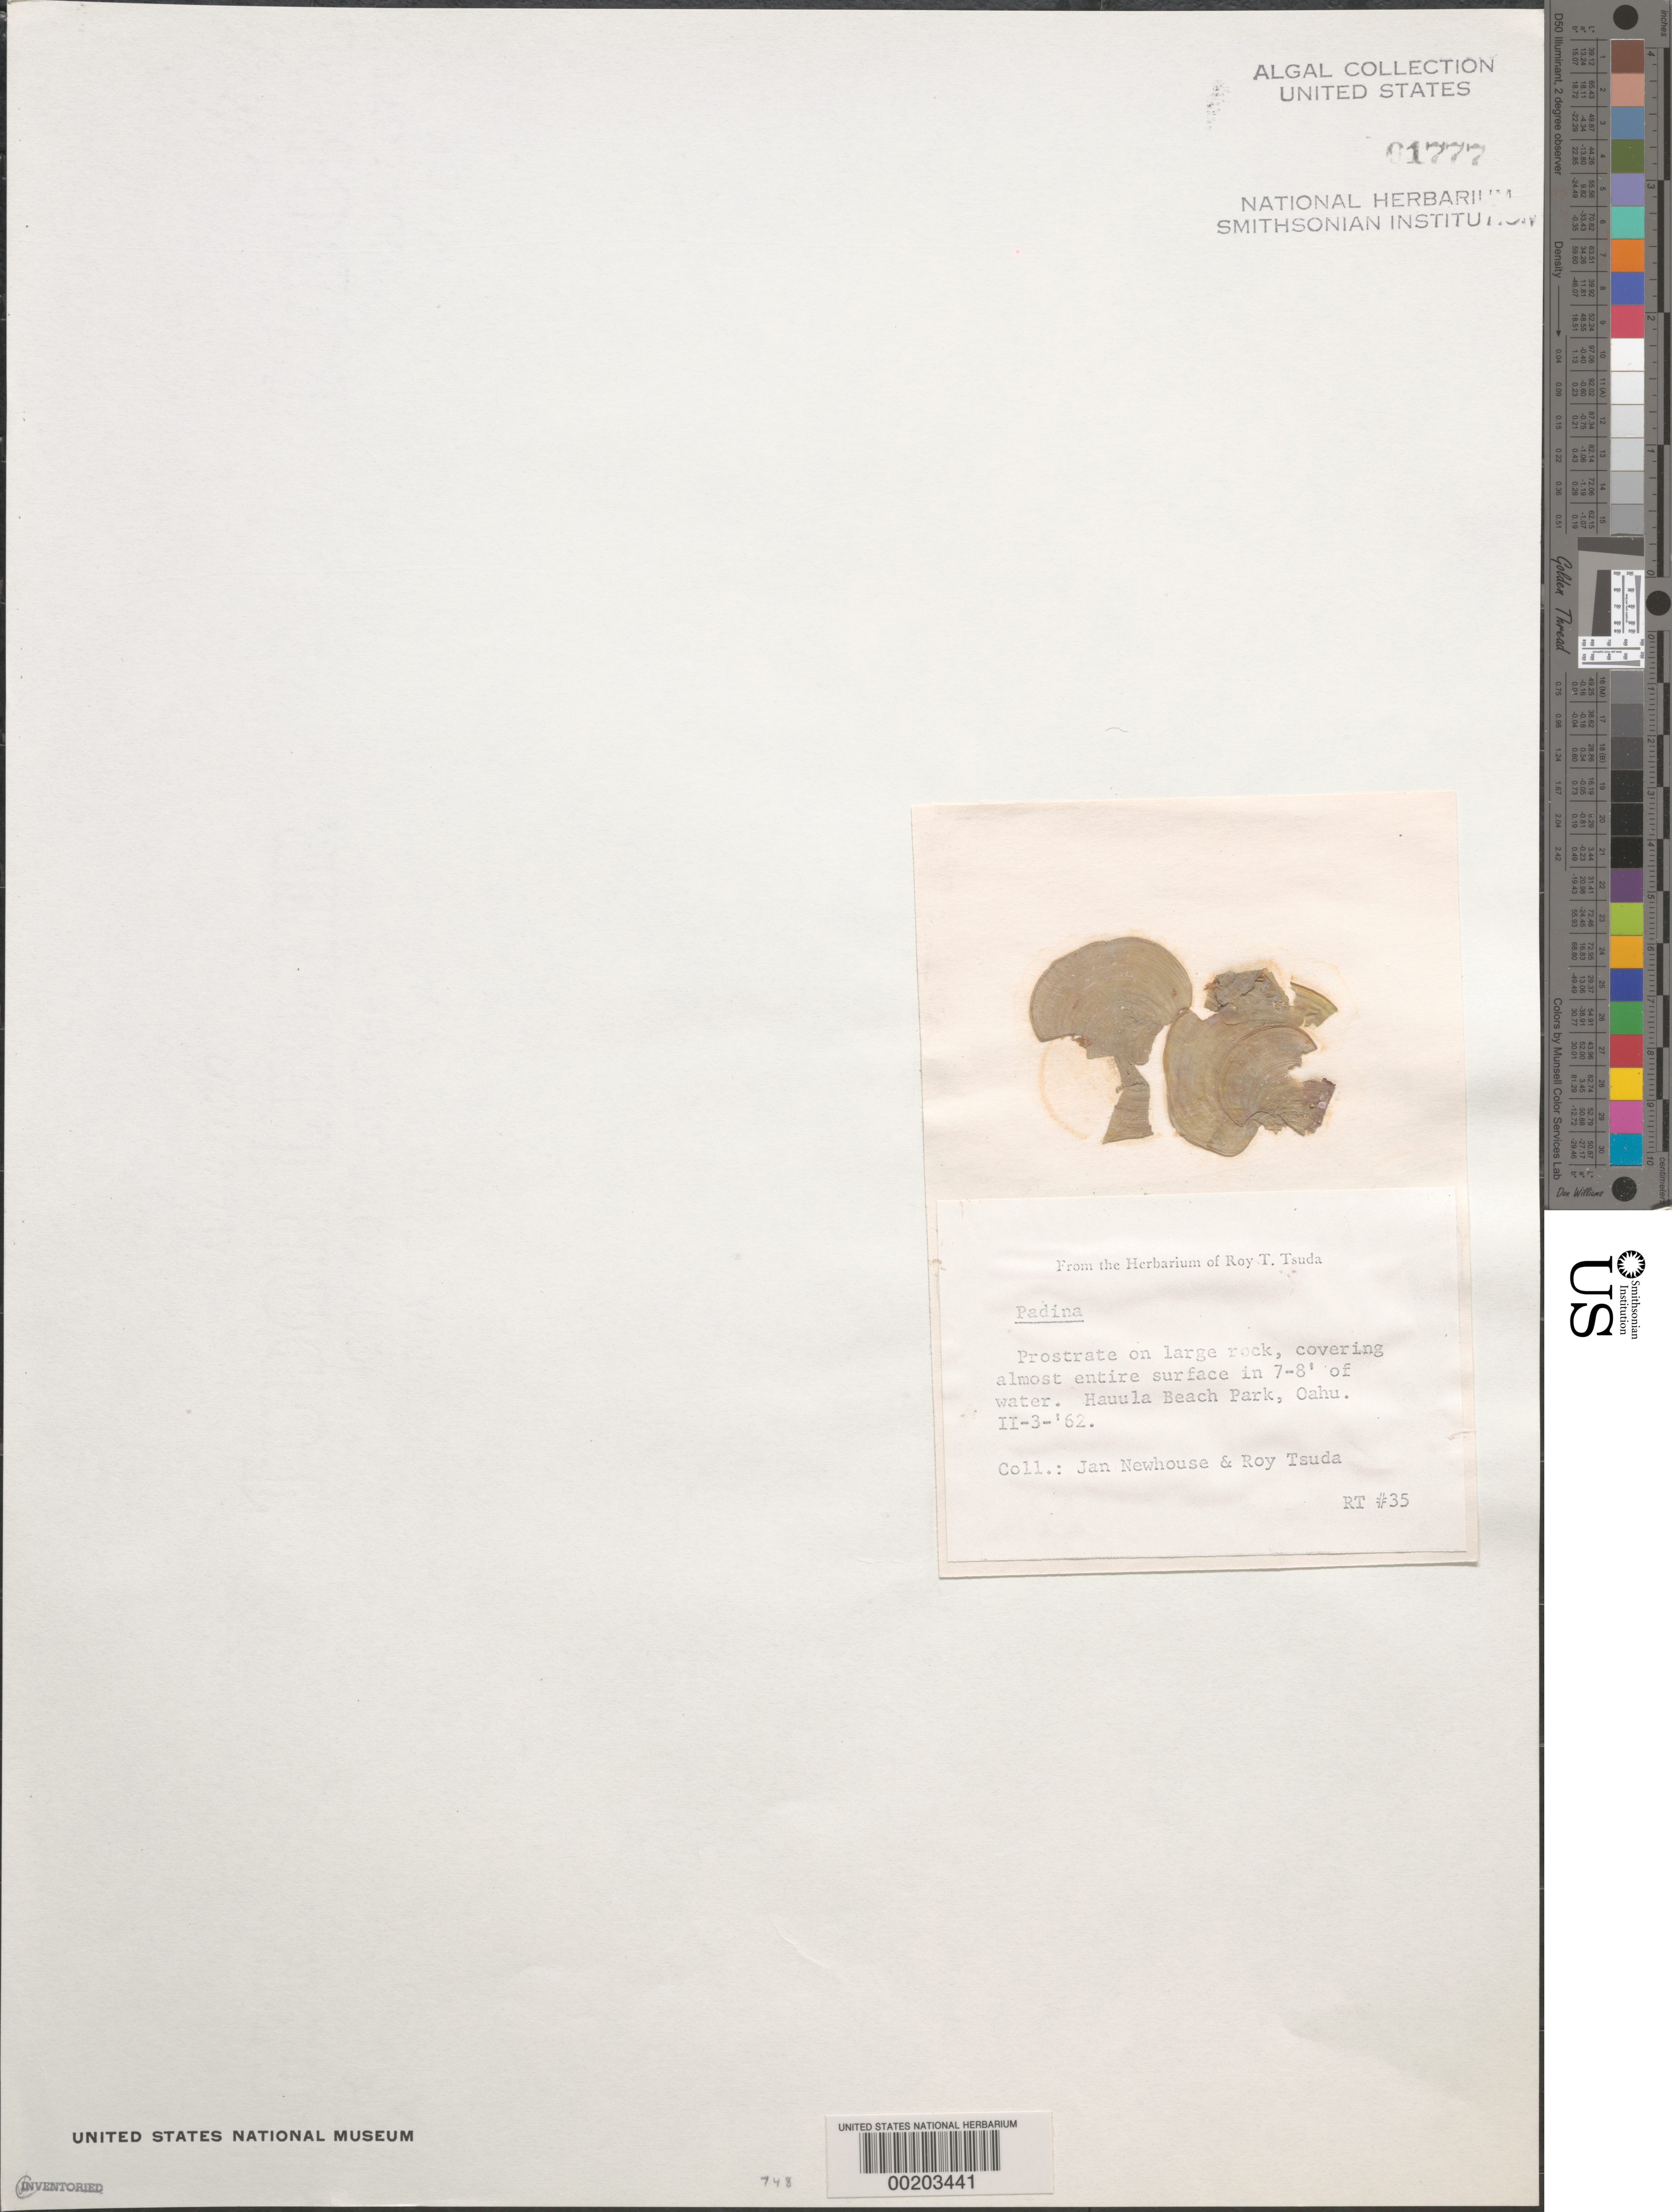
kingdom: Chromista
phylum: Ochrophyta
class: Phaeophyceae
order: Dictyotales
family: Dictyotaceae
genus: Padina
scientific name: Padina sp.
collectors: W. J. Newhouse & R. Tsuda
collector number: Rt 35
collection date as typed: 03 Feb 1962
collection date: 1962-02-03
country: United States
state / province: Hawaii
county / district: Honolulu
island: Oahu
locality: Hau'ula Beach Park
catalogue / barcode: US 1777